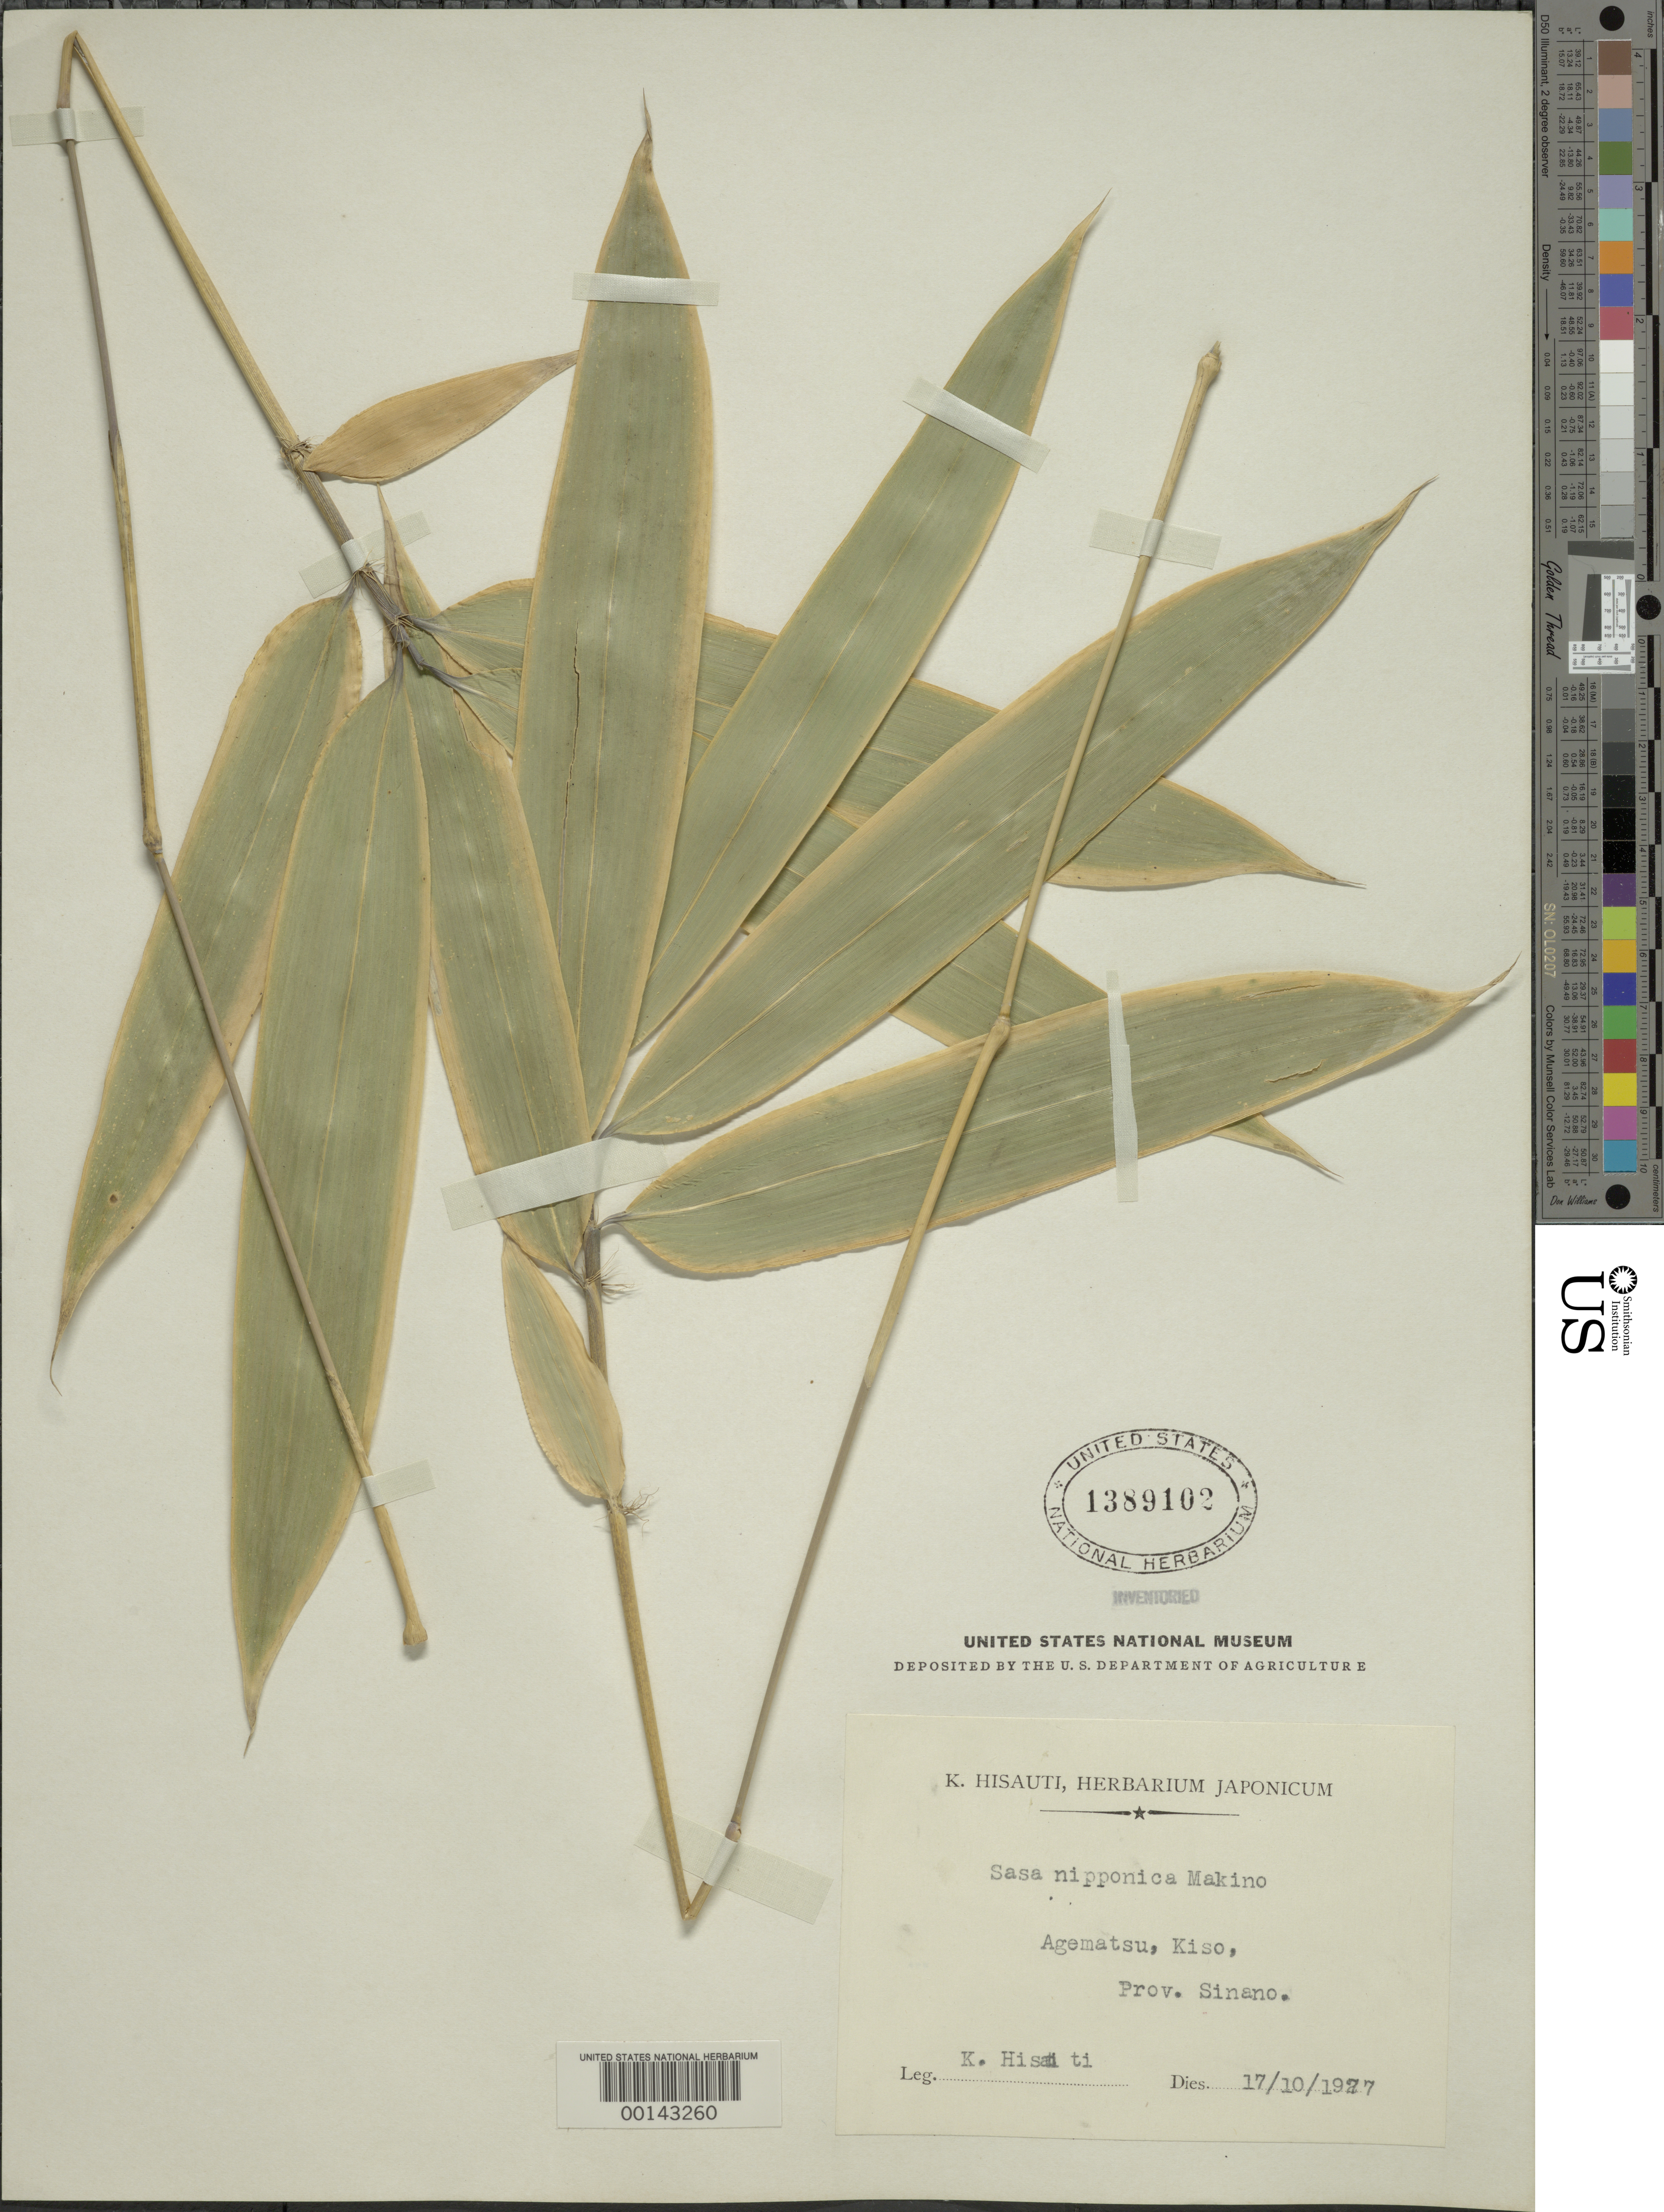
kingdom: Plantae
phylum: Tracheophyta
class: Liliopsida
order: Poales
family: Poaceae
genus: Sasa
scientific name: Sasa nipponica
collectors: K. Hisauti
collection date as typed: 17 Oct 1927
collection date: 1927-10-17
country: Japan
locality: Sinano, kiso, agematsu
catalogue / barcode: US 1389102